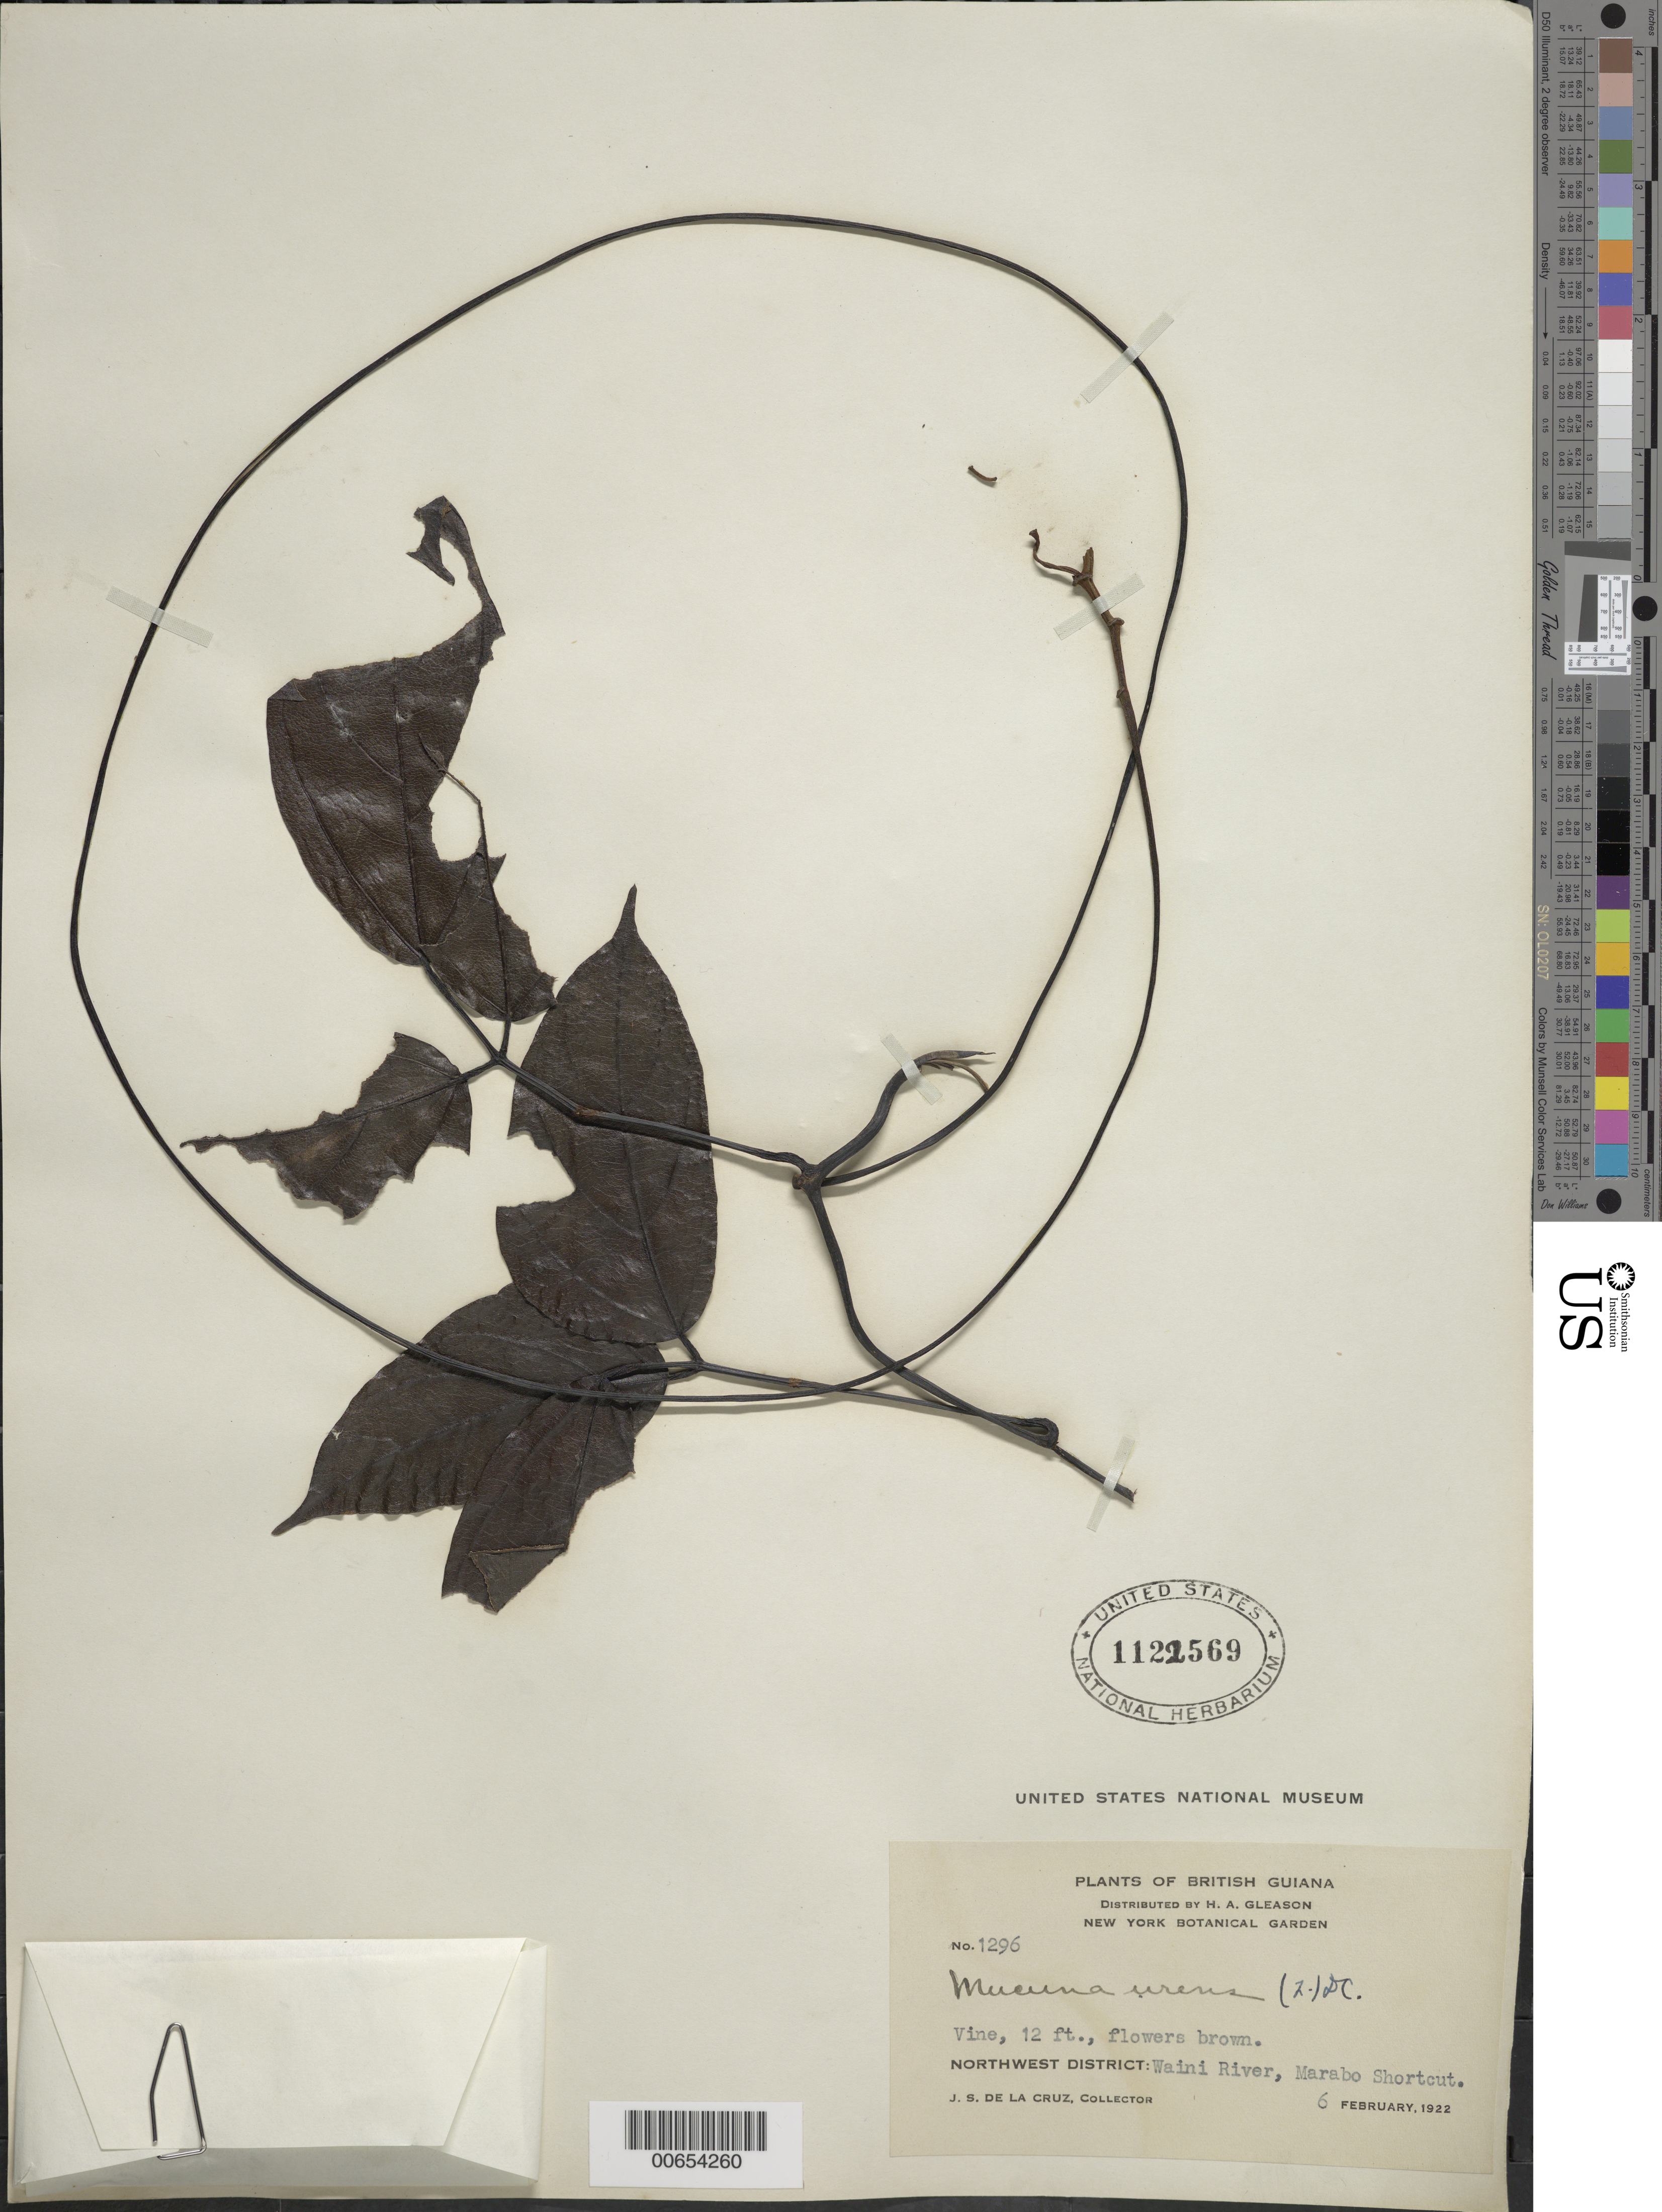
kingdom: Plantae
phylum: Tracheophyta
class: Magnoliopsida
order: Fabales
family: Fabaceae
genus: Mucuna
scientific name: Mucuna urens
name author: (L.) Medik.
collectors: J. S. de la Cruz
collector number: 1296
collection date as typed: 6-Feb-22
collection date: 1922-02-06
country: Guyana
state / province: Barima-Waini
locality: Waini River, Marabo Shortcut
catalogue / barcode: US 1122569